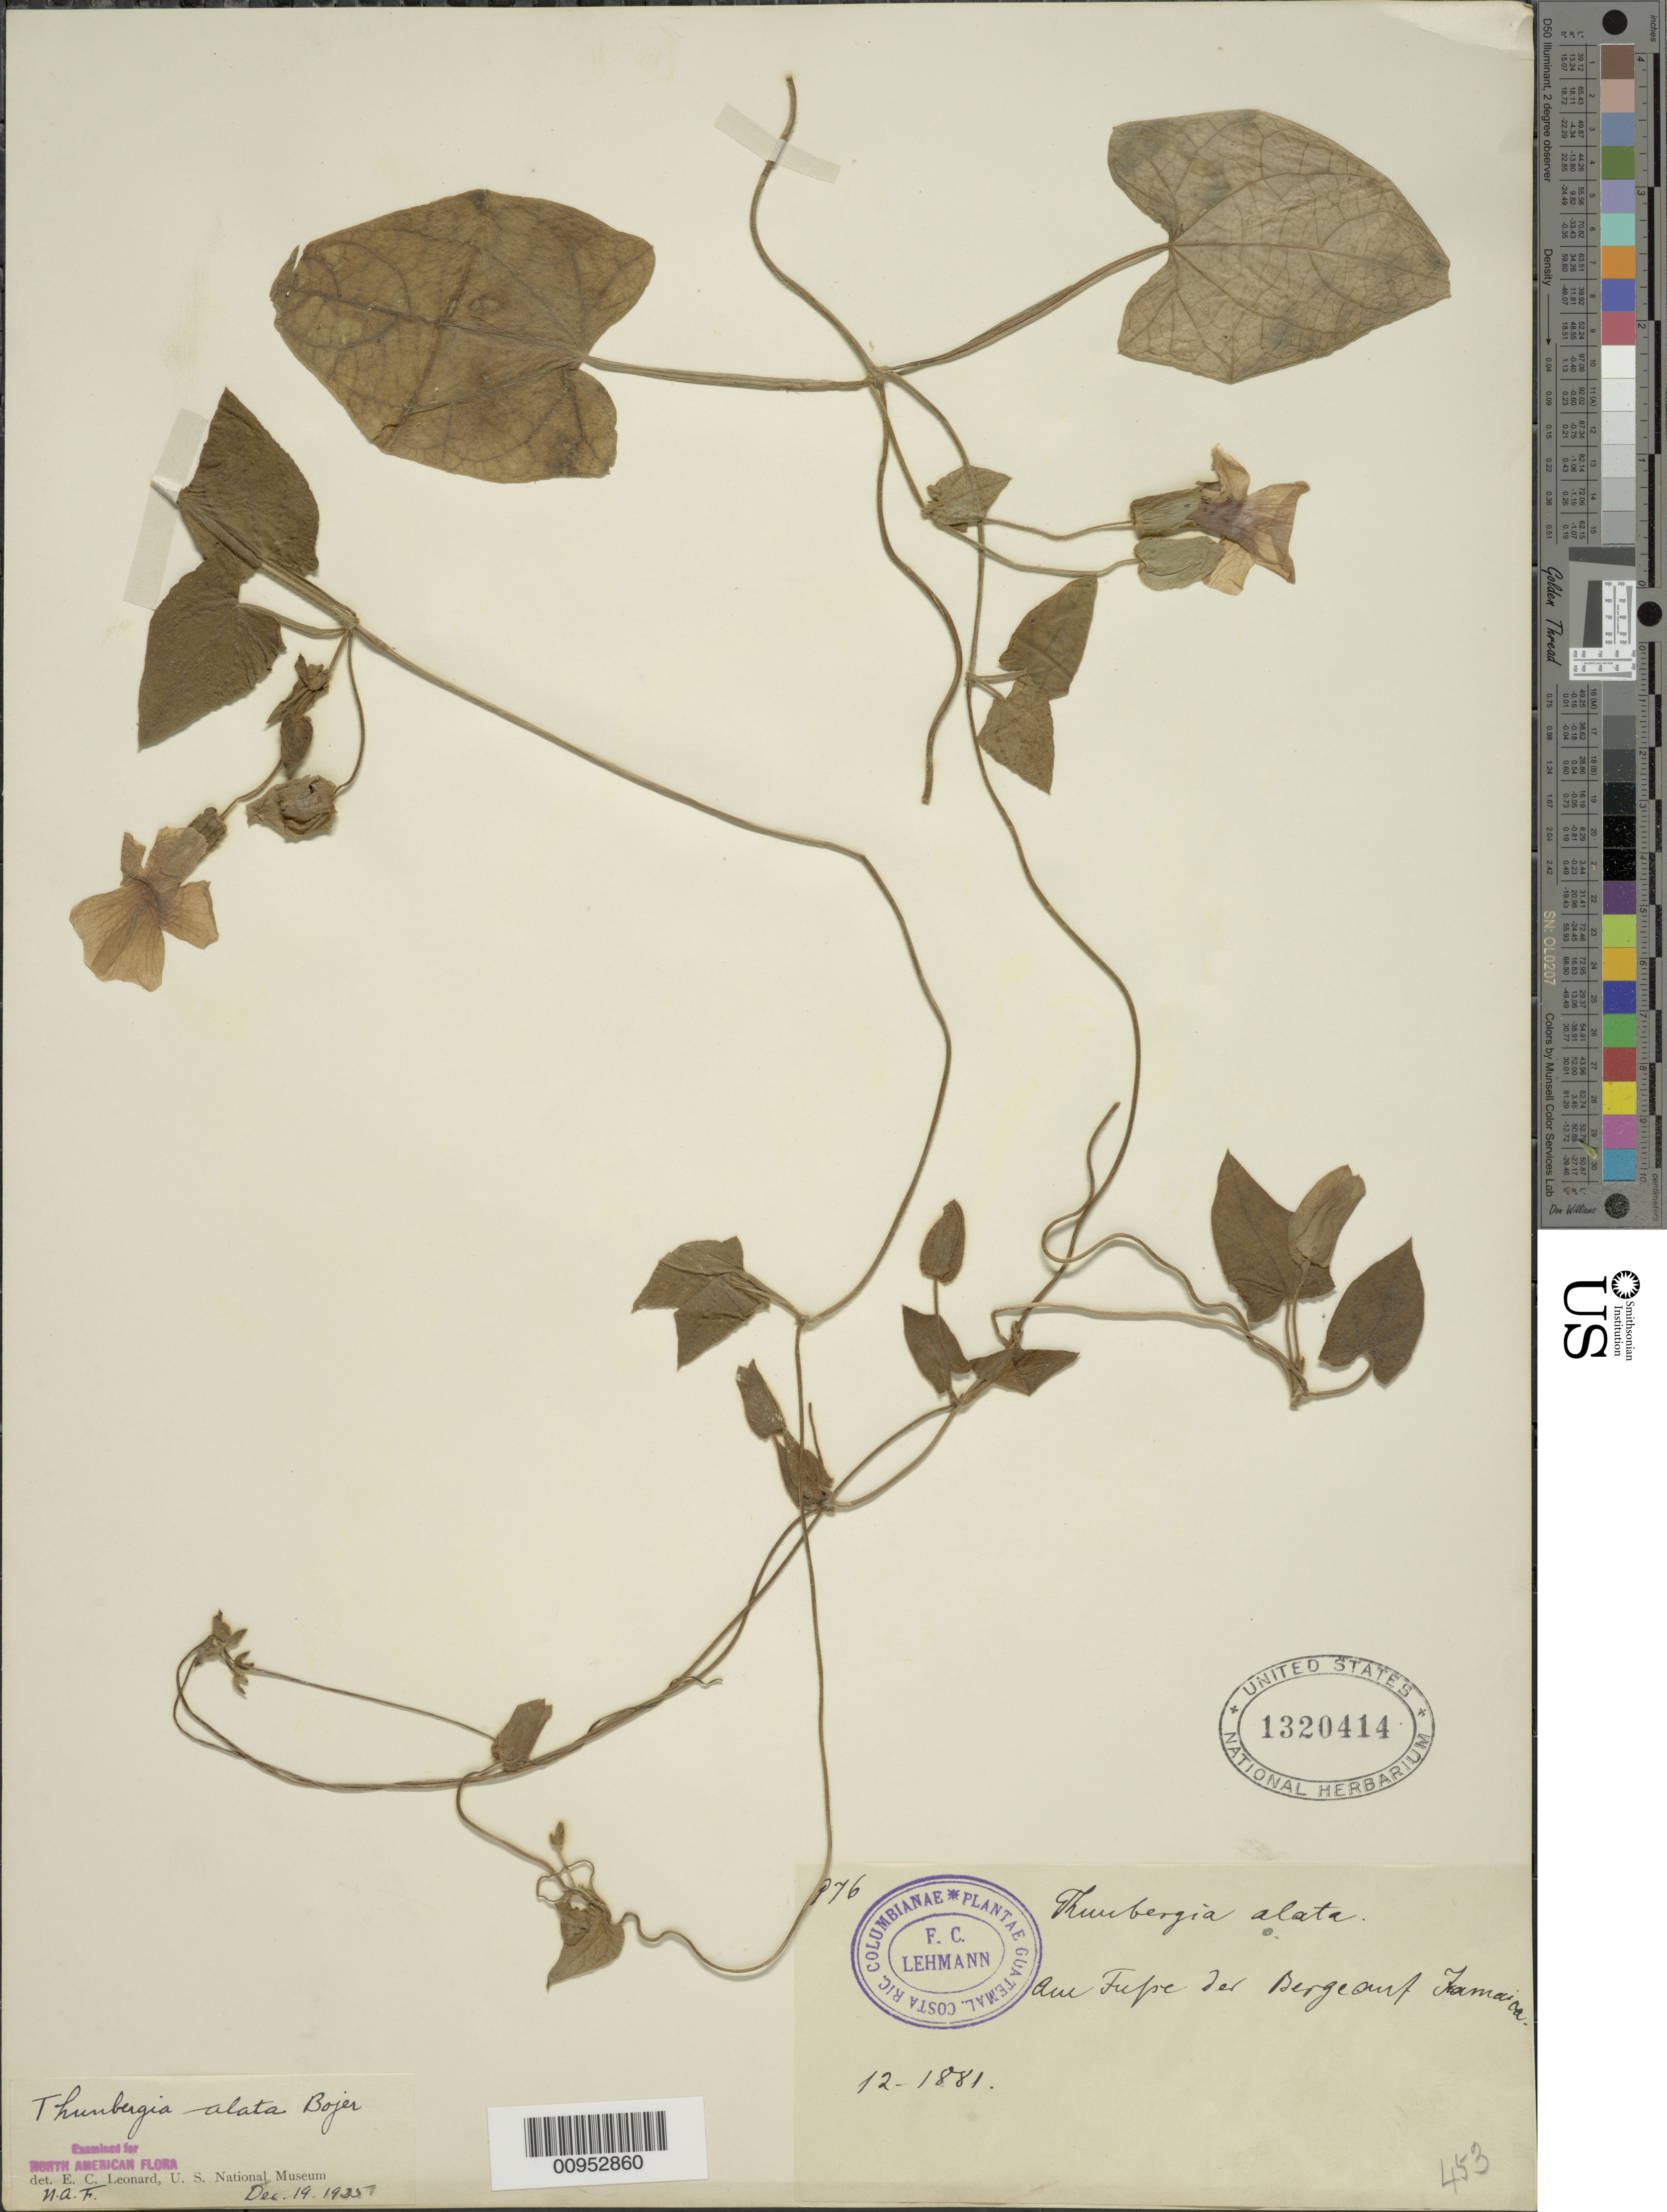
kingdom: Plantae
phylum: Tracheophyta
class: Magnoliopsida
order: Lamiales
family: Acanthaceae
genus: Thunbergia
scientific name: Thunbergia alata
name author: Bojer ex Sims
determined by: Leonard, Emery C., (US)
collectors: F. Lehman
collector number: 976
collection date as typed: Dec 1881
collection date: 1881-12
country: Jamaica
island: Jamaica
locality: Au Tupe der Bergesurt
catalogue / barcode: US 1320414